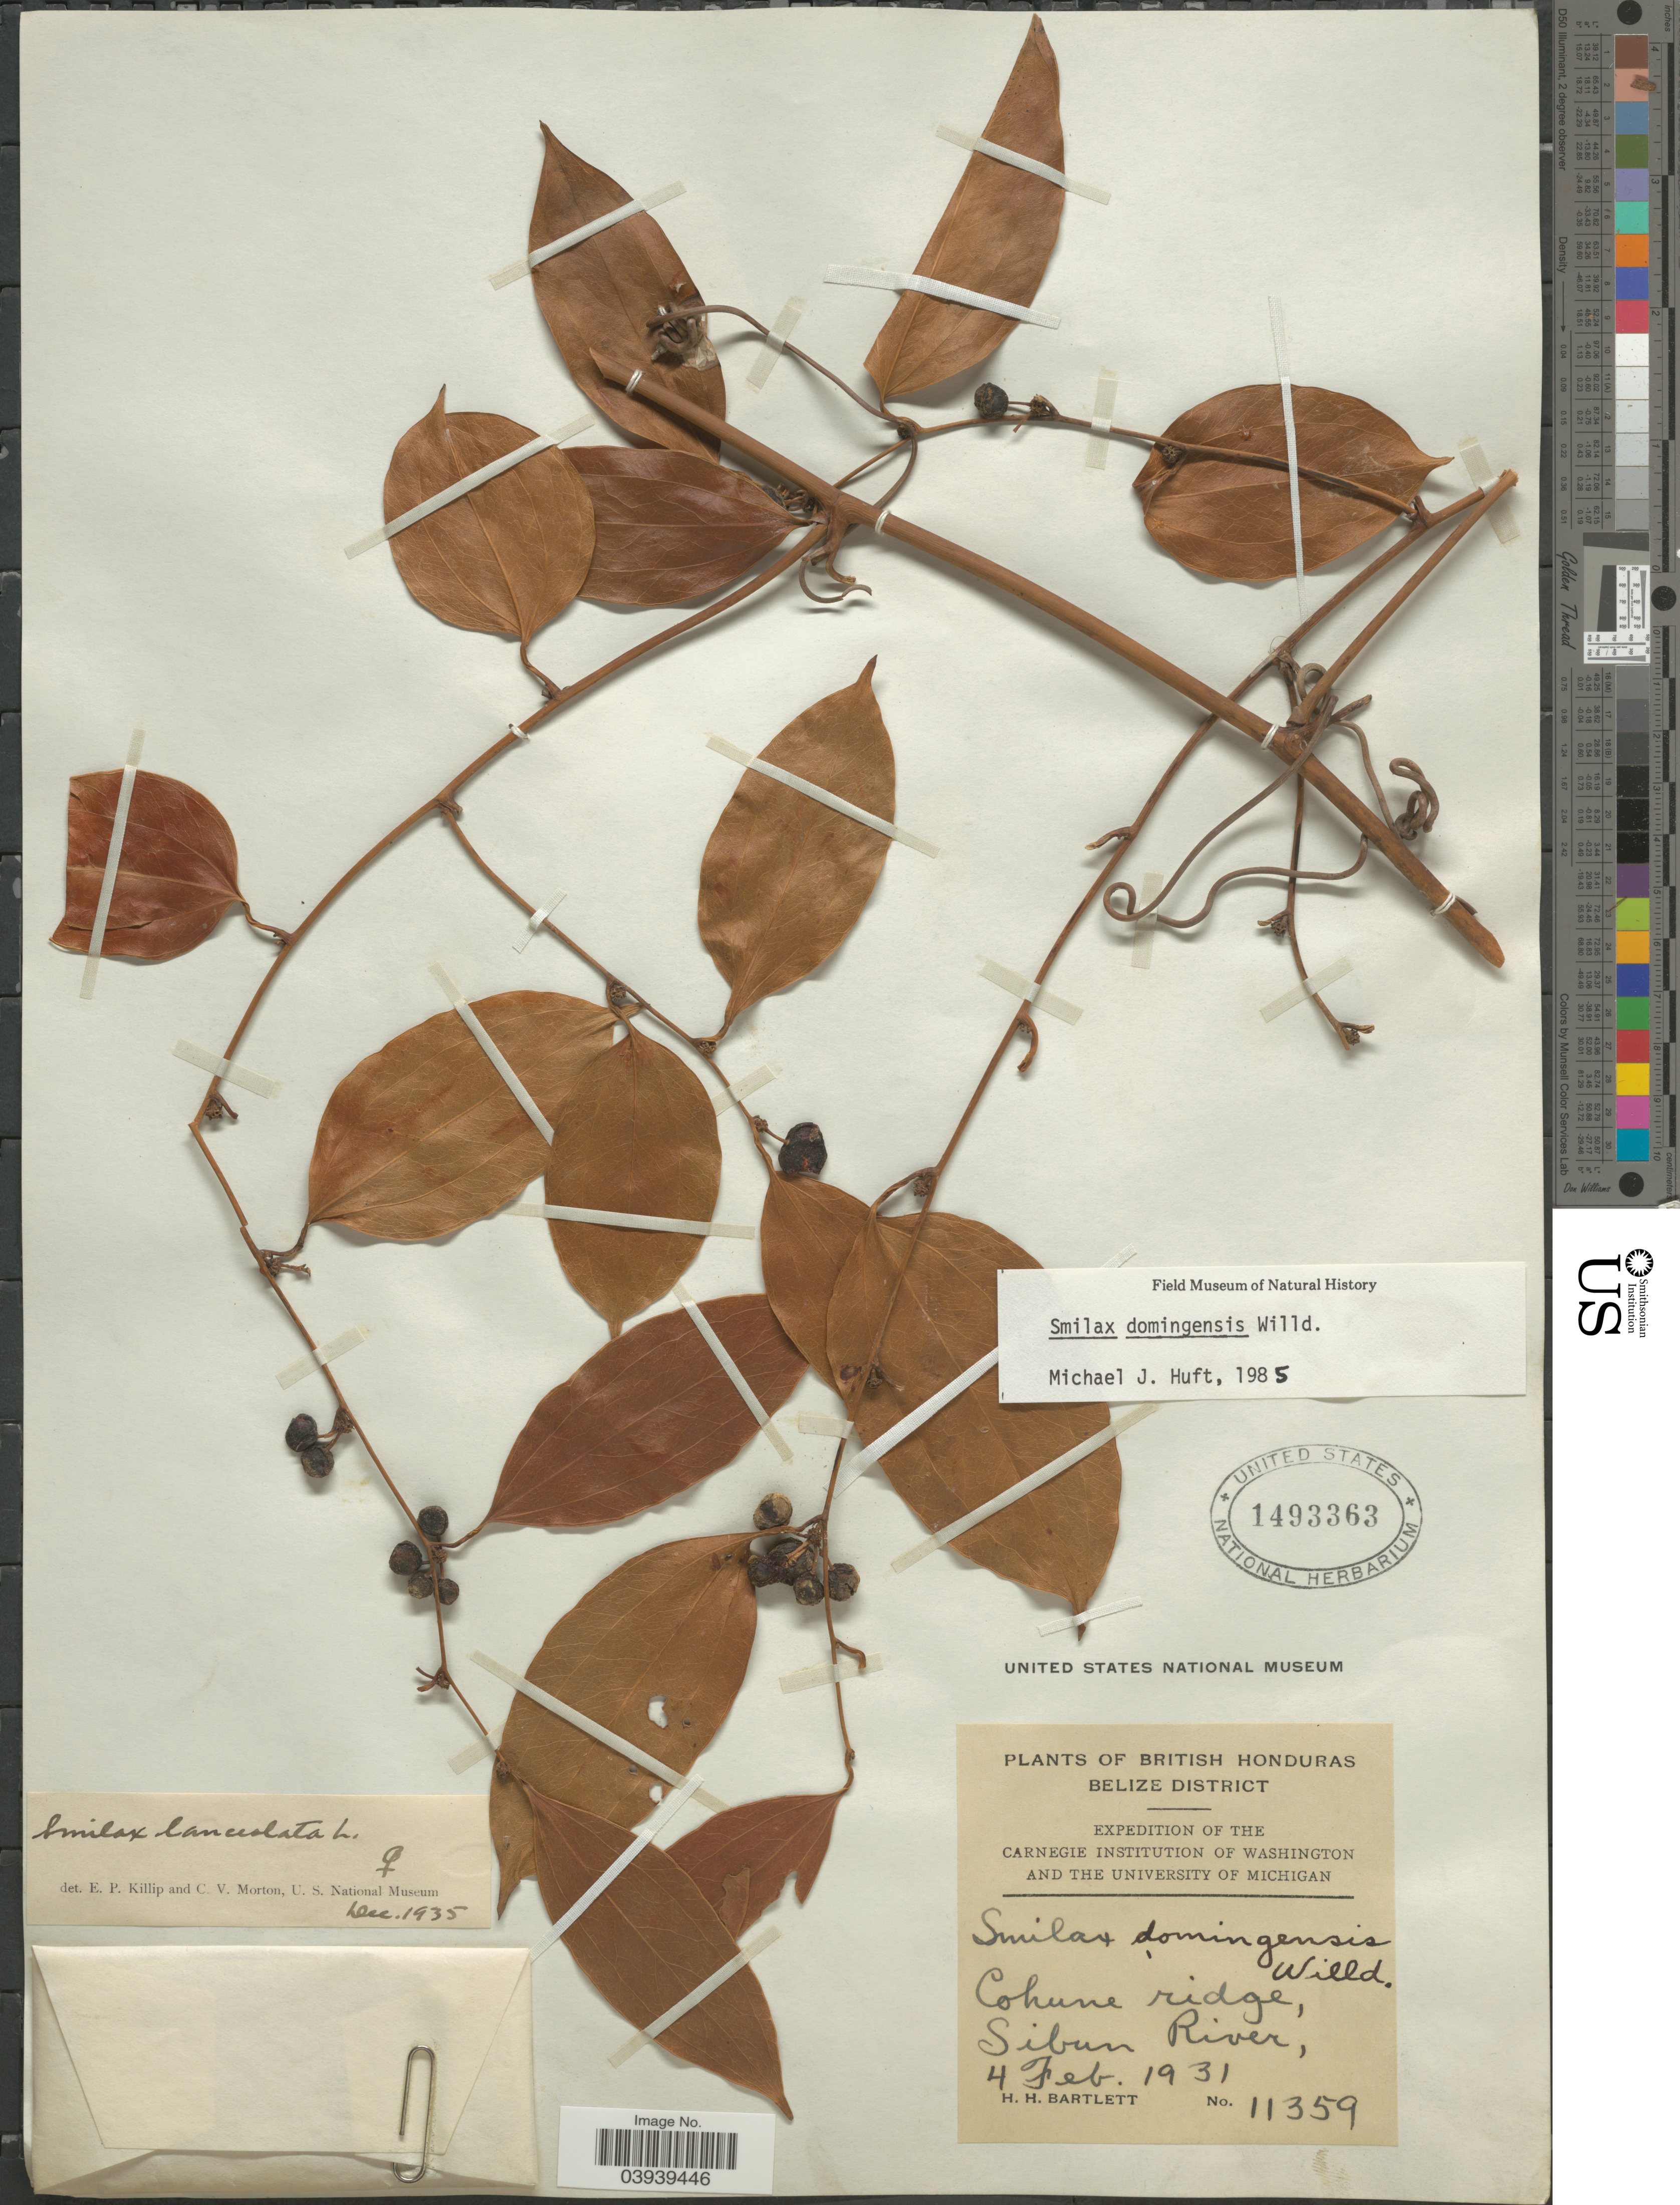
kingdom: Plantae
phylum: Tracheophyta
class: Liliopsida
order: Liliales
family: Smilacaceae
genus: Smilax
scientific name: Smilax domingensis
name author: Willd.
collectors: H. H. Bartlett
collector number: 11359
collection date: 1931-02-04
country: Belize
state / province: Belize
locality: British Honduras. Belize District. Cohune ridge, Sibun River.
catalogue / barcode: US 1493363